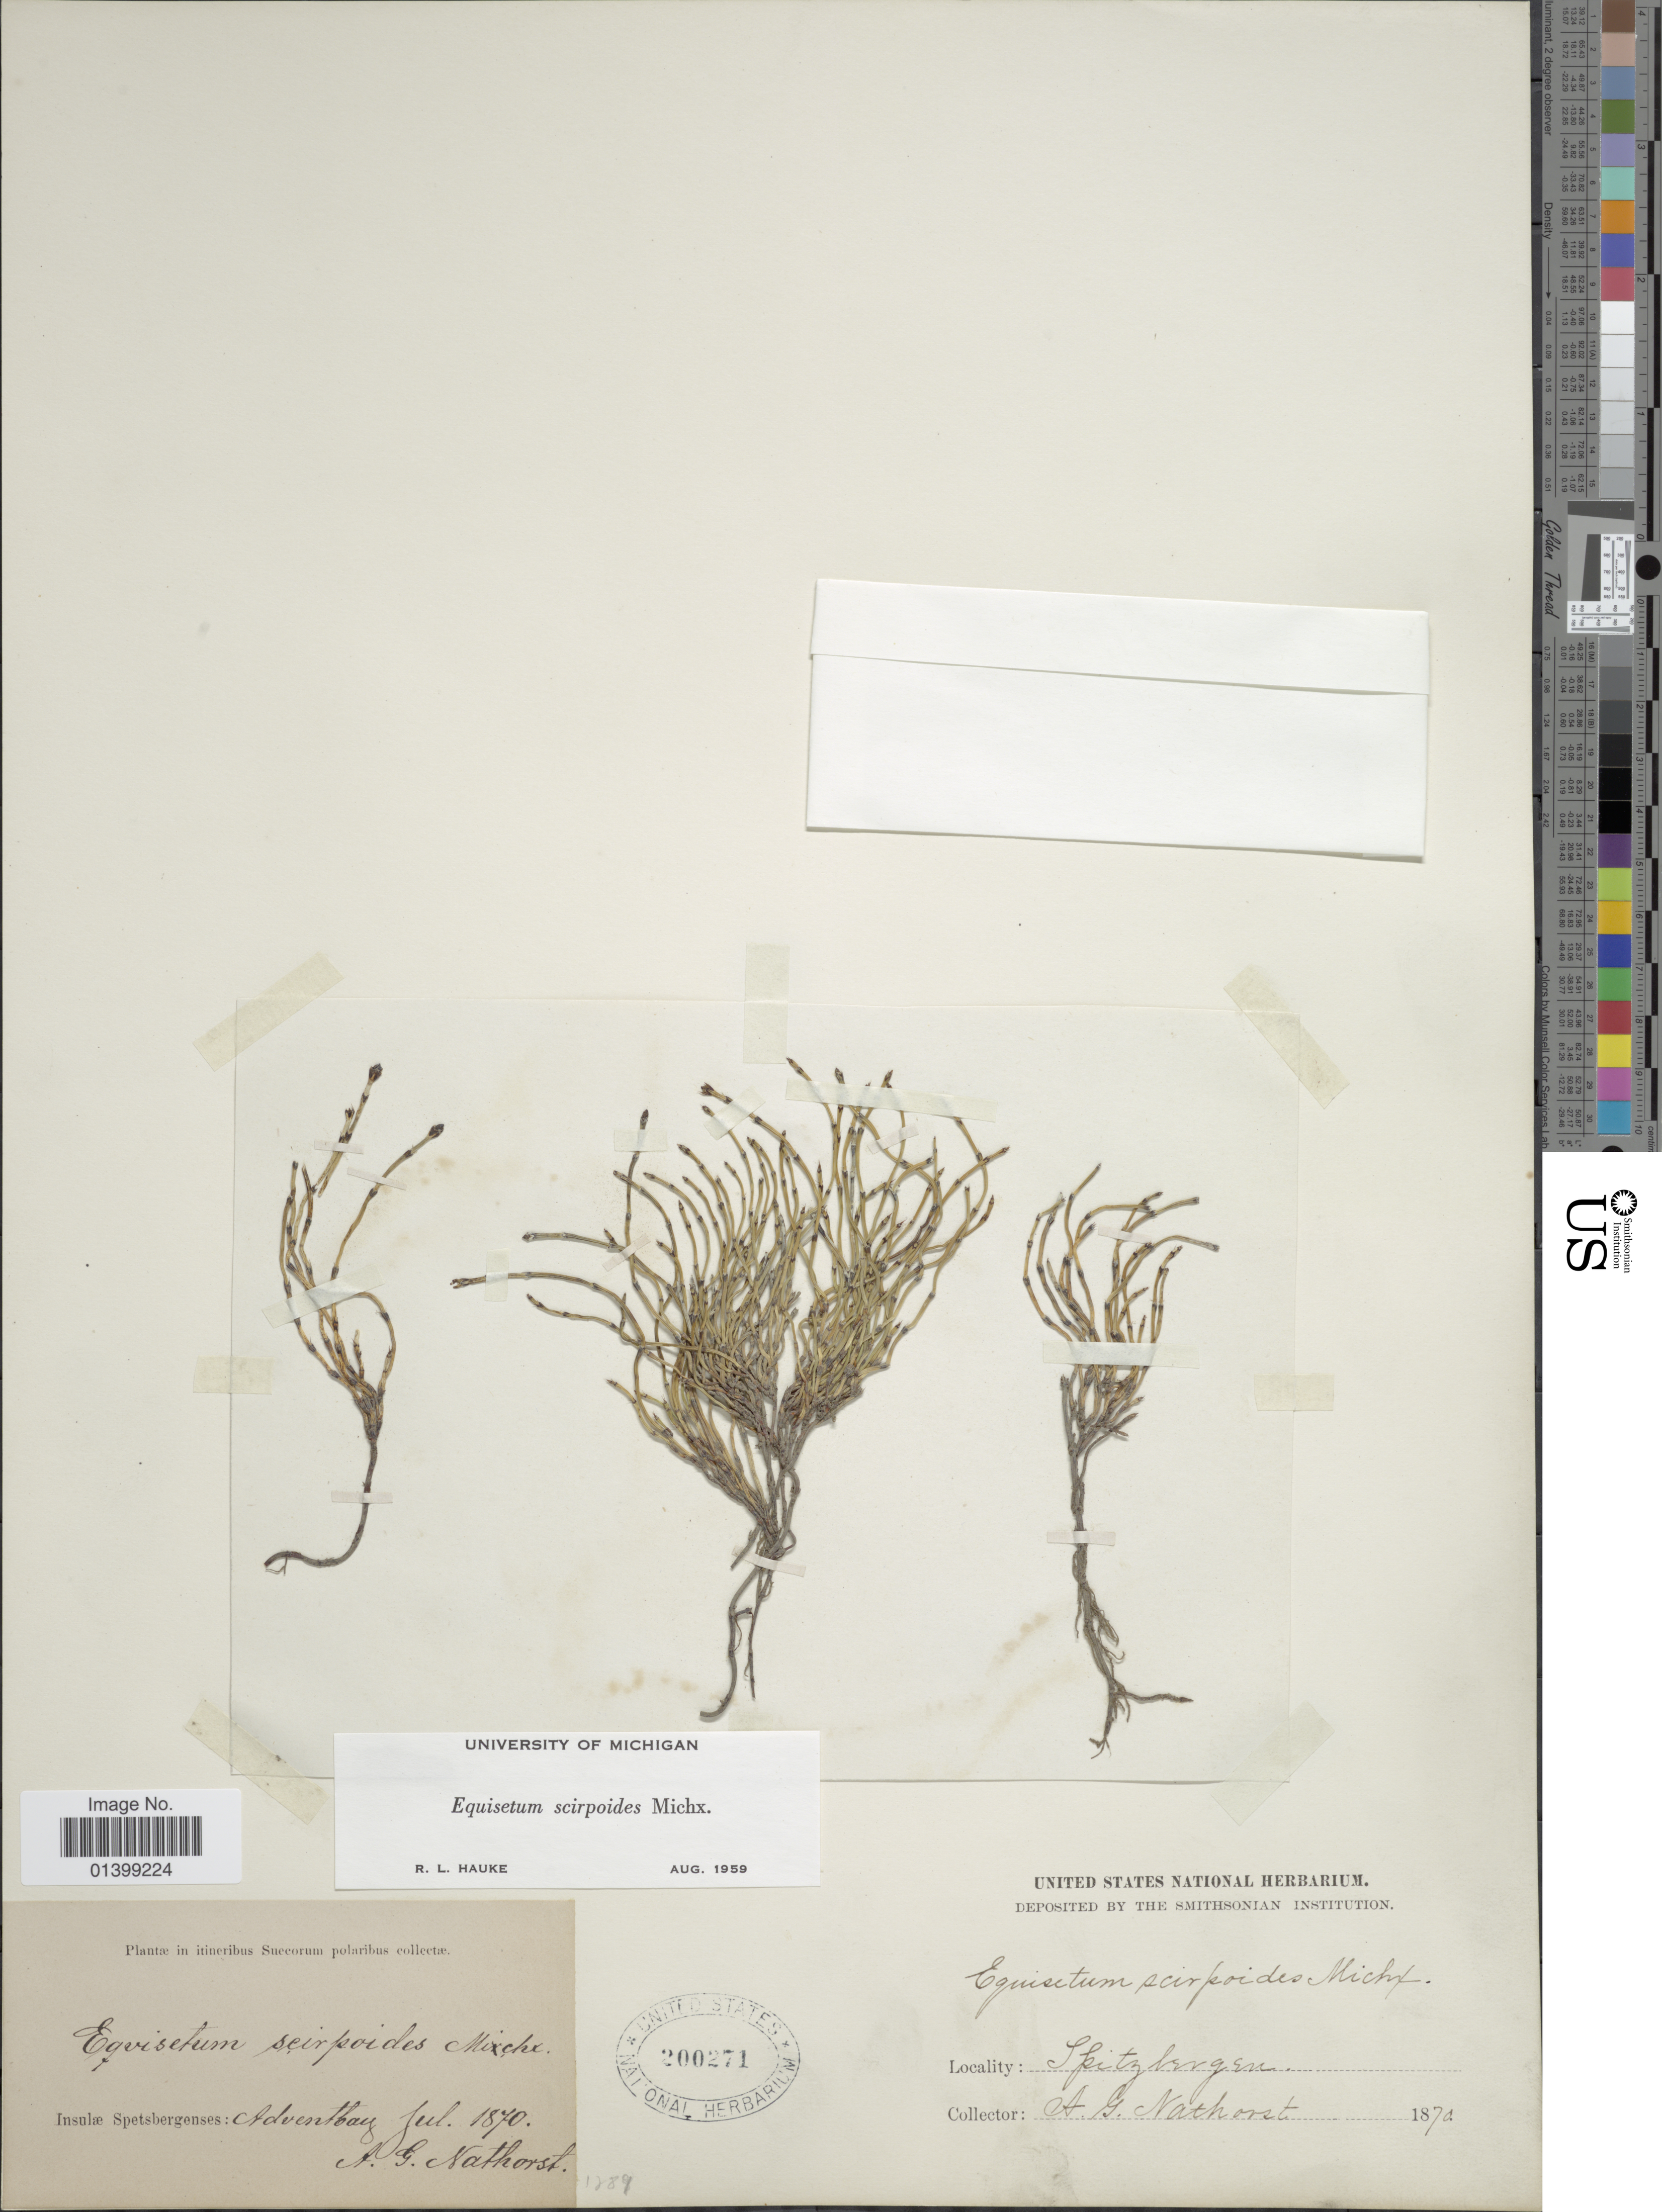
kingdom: Plantae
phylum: Tracheophyta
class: Polypodiopsida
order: Equisetales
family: Equisetaceae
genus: Equisetum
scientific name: Equisetum scirpoides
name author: Michx.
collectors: A. Nathorst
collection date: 1870-07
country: Norway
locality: Insulæ Spetsebergenses: Adventbay.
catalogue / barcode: US 200271